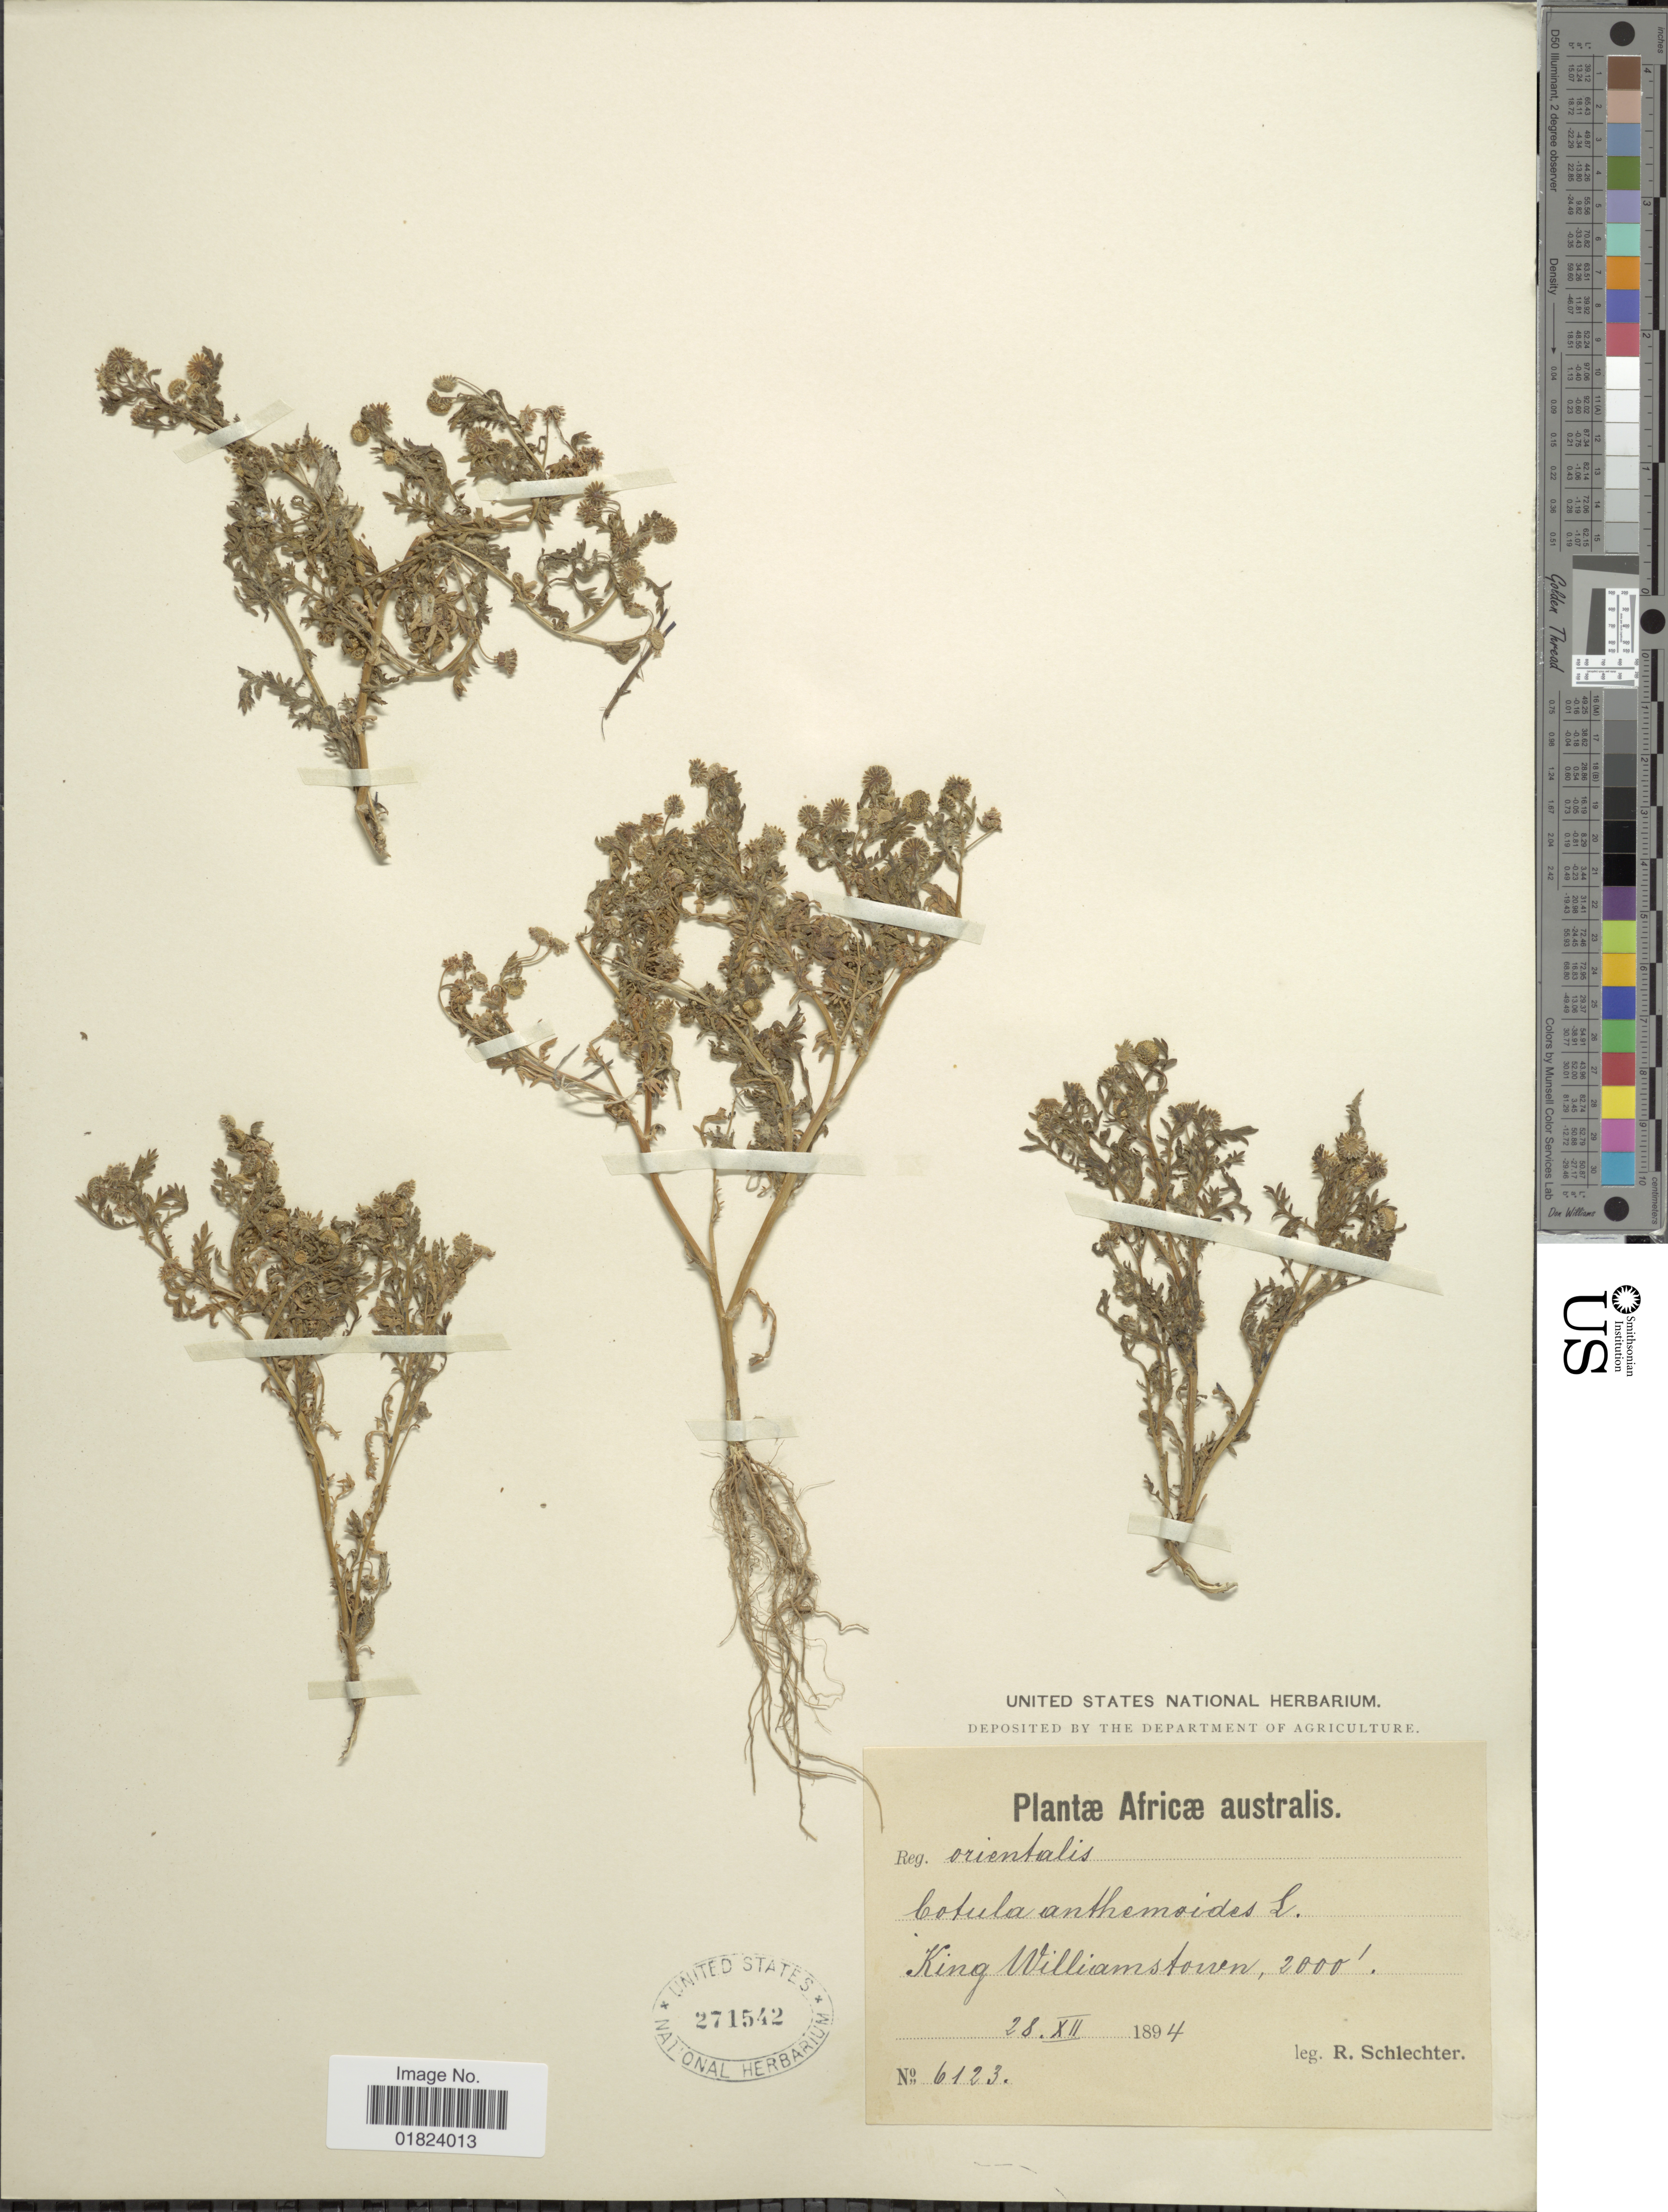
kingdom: Plantae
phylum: Tracheophyta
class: Magnoliopsida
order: Asterales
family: Asteraceae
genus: Cotula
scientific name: Cotula anthemoides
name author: L.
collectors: F. R. R. Schlechter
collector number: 6123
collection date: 1894-12-28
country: South Africa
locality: Africae australis, King Williamstown.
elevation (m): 610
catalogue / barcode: US 271542